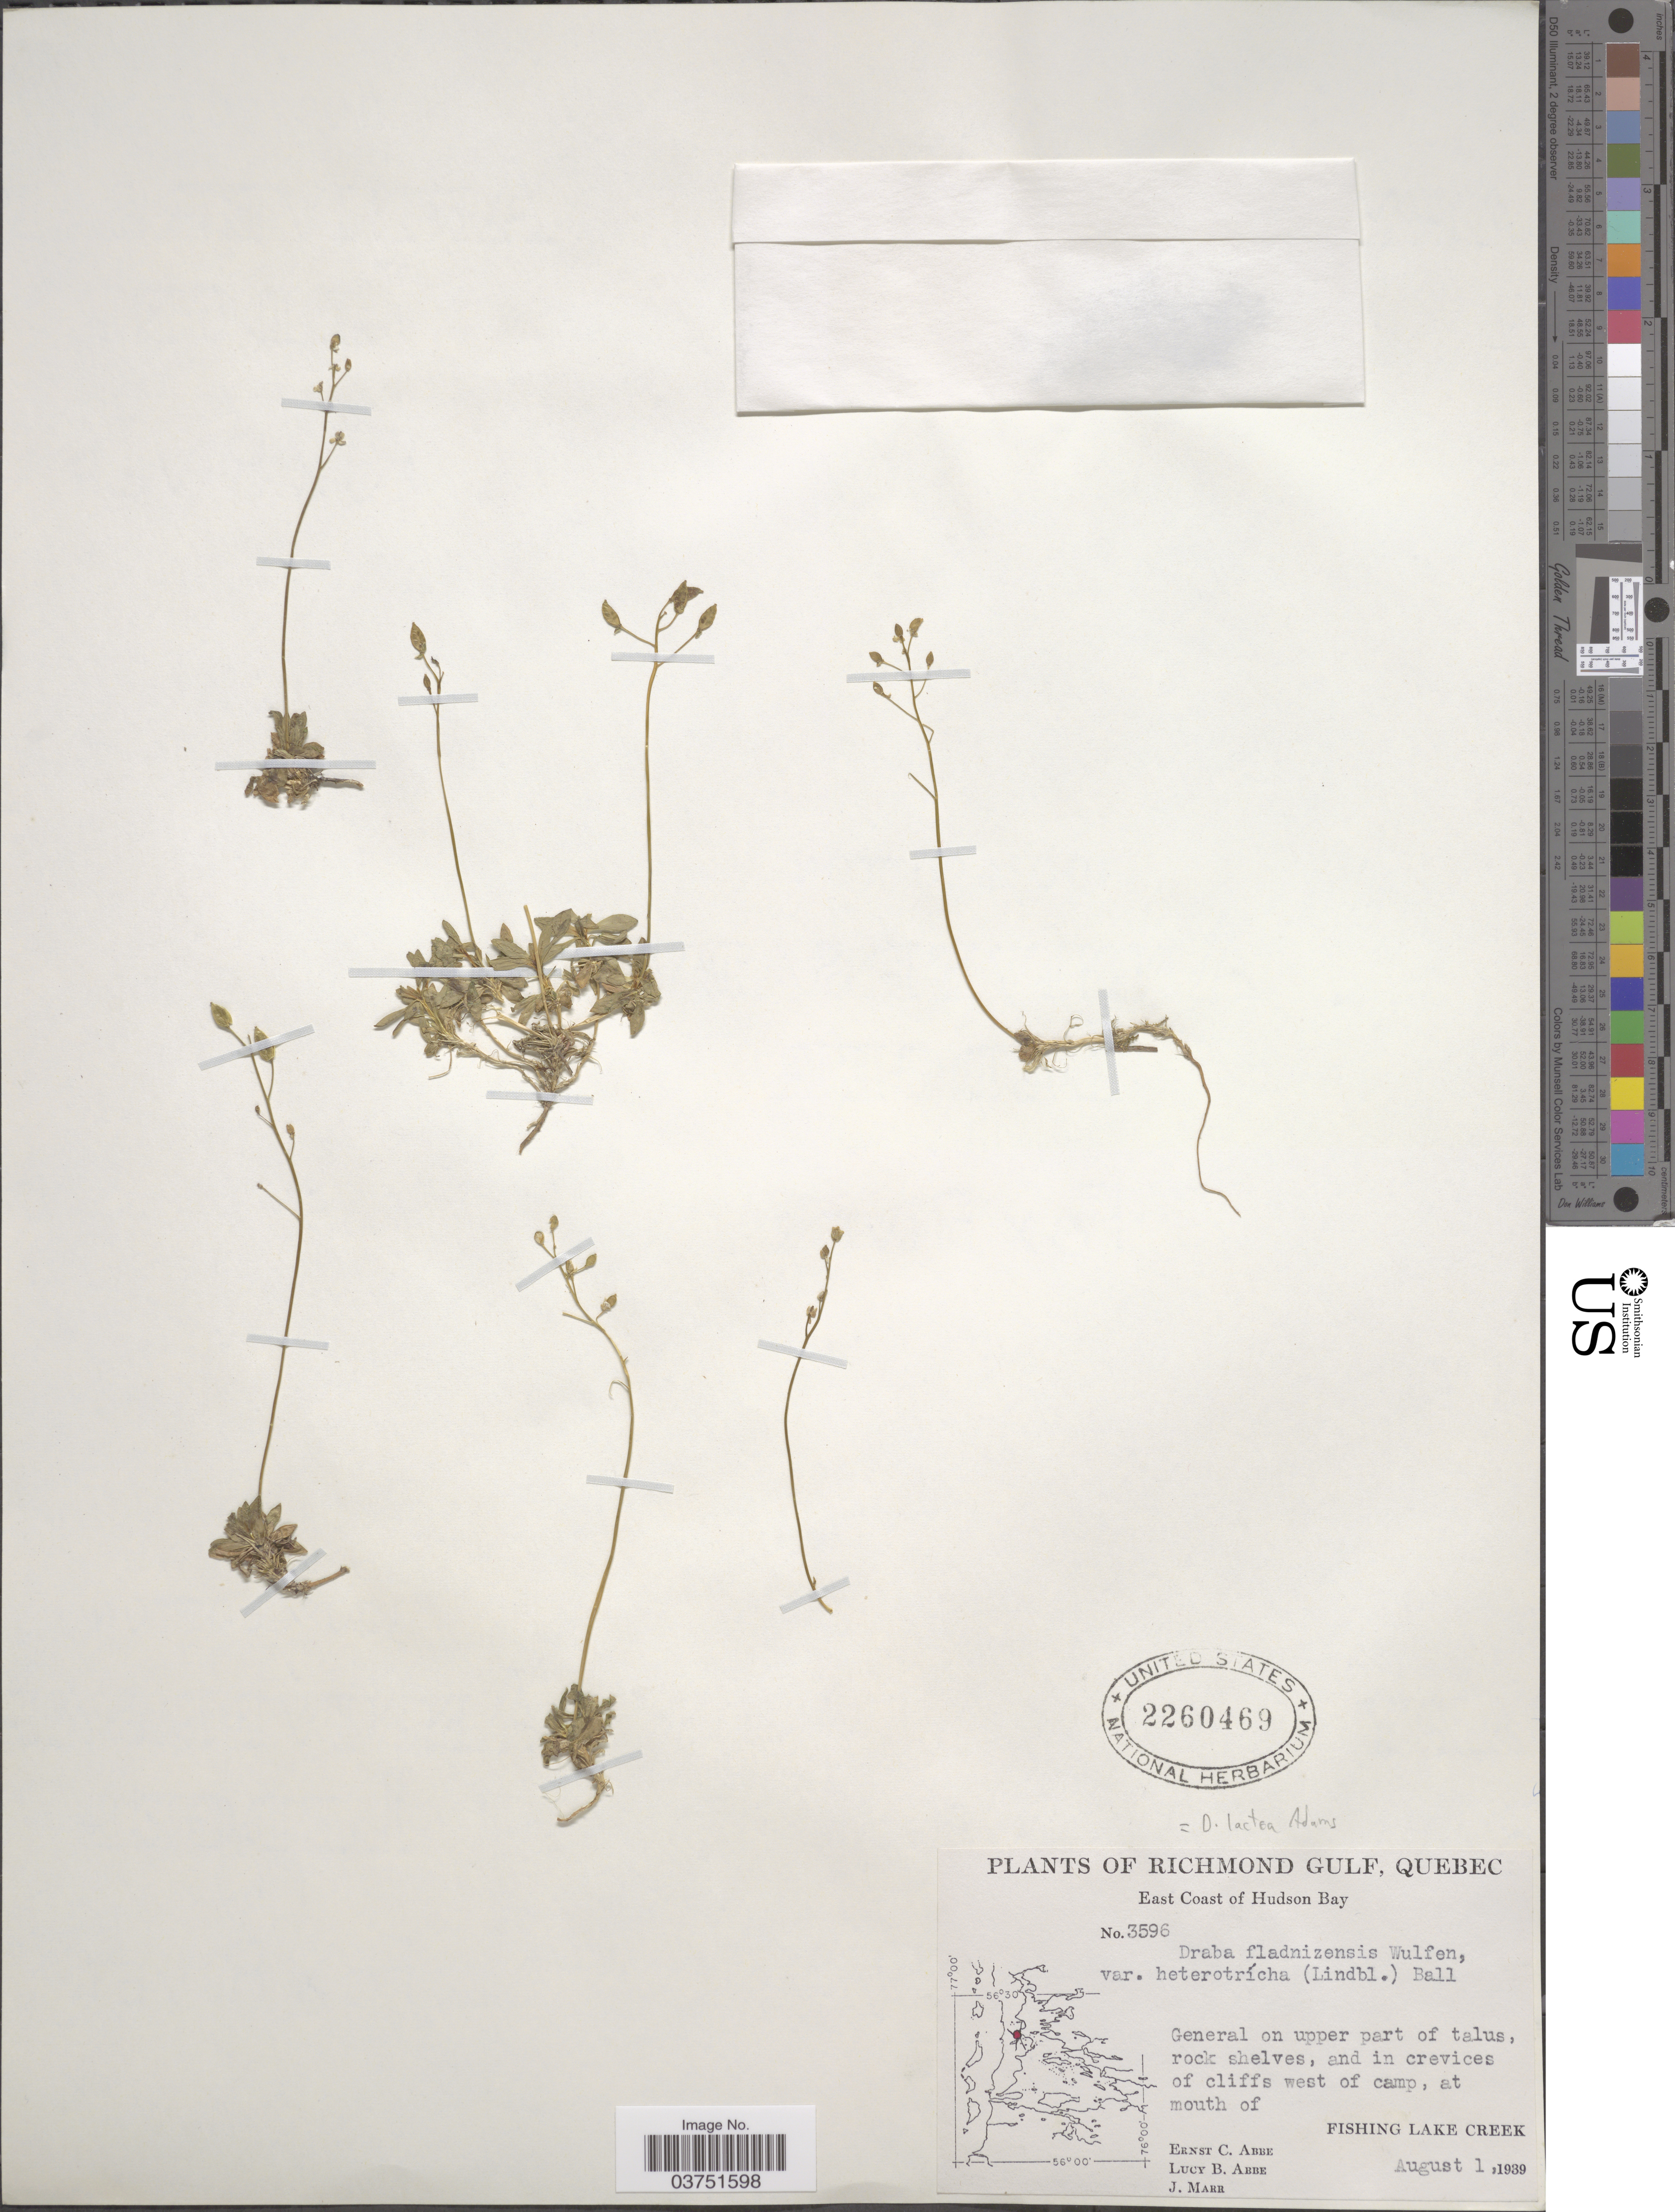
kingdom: Plantae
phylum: Tracheophyta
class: Magnoliopsida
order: Brassicales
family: Brassicaceae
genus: Draba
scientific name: Draba lactea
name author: Adams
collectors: E. C. Abbe, L. B. Abbe & J. Marr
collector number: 3596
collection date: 1939-08-01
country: Canada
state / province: Quebec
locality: Richmond Gulf. East Coast of Hudson Bay. General on upper part of talus, rock shelves, and in crevices of cliffs west of camp, at mouth of Fishing Lake Creek.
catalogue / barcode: US 2260469